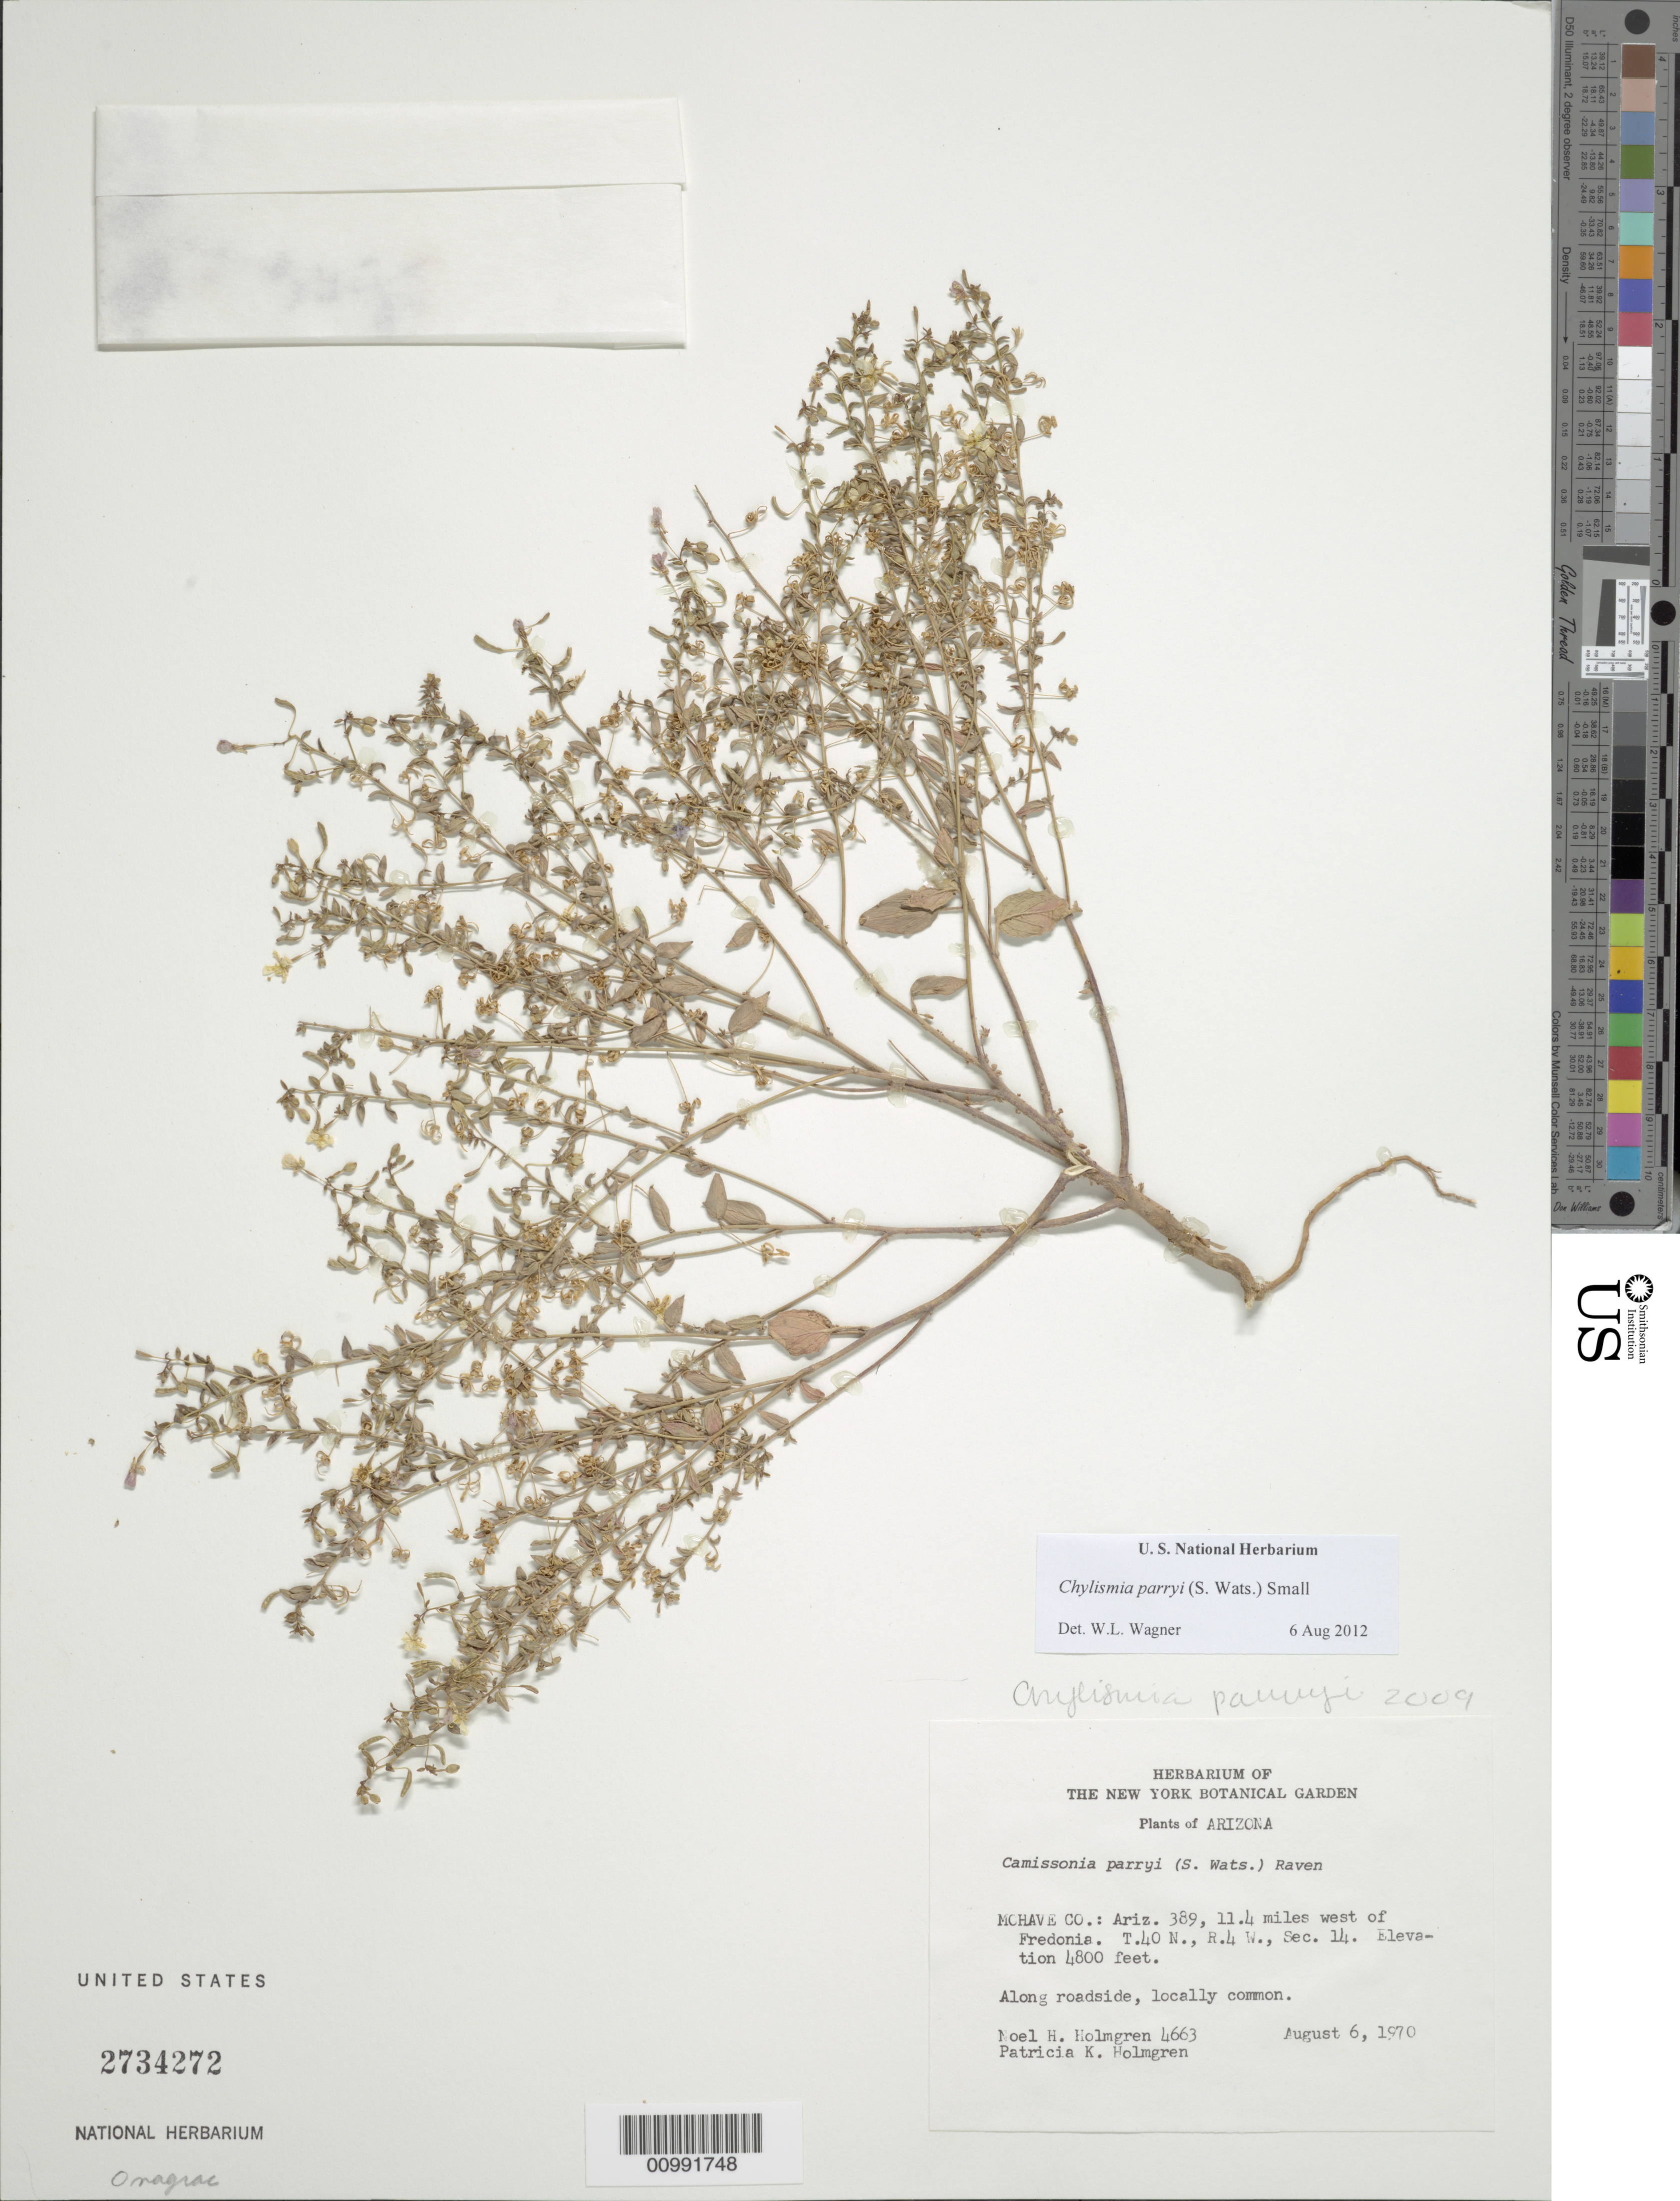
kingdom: Plantae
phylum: Tracheophyta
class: Magnoliopsida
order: Myrtales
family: Onagraceae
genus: Chylismia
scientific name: Chylismia parryi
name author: (S. Watson) Small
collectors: N. H. Holmgren & P. K. Holmgren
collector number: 4663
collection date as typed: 06 Aug 1970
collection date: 1970-08-06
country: United States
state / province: Arizona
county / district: Mohave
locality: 11.4 miles W of Fredonia. T. 40 N., R.4 W., Sec. 14. Locally common along roadside.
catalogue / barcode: US 2734272